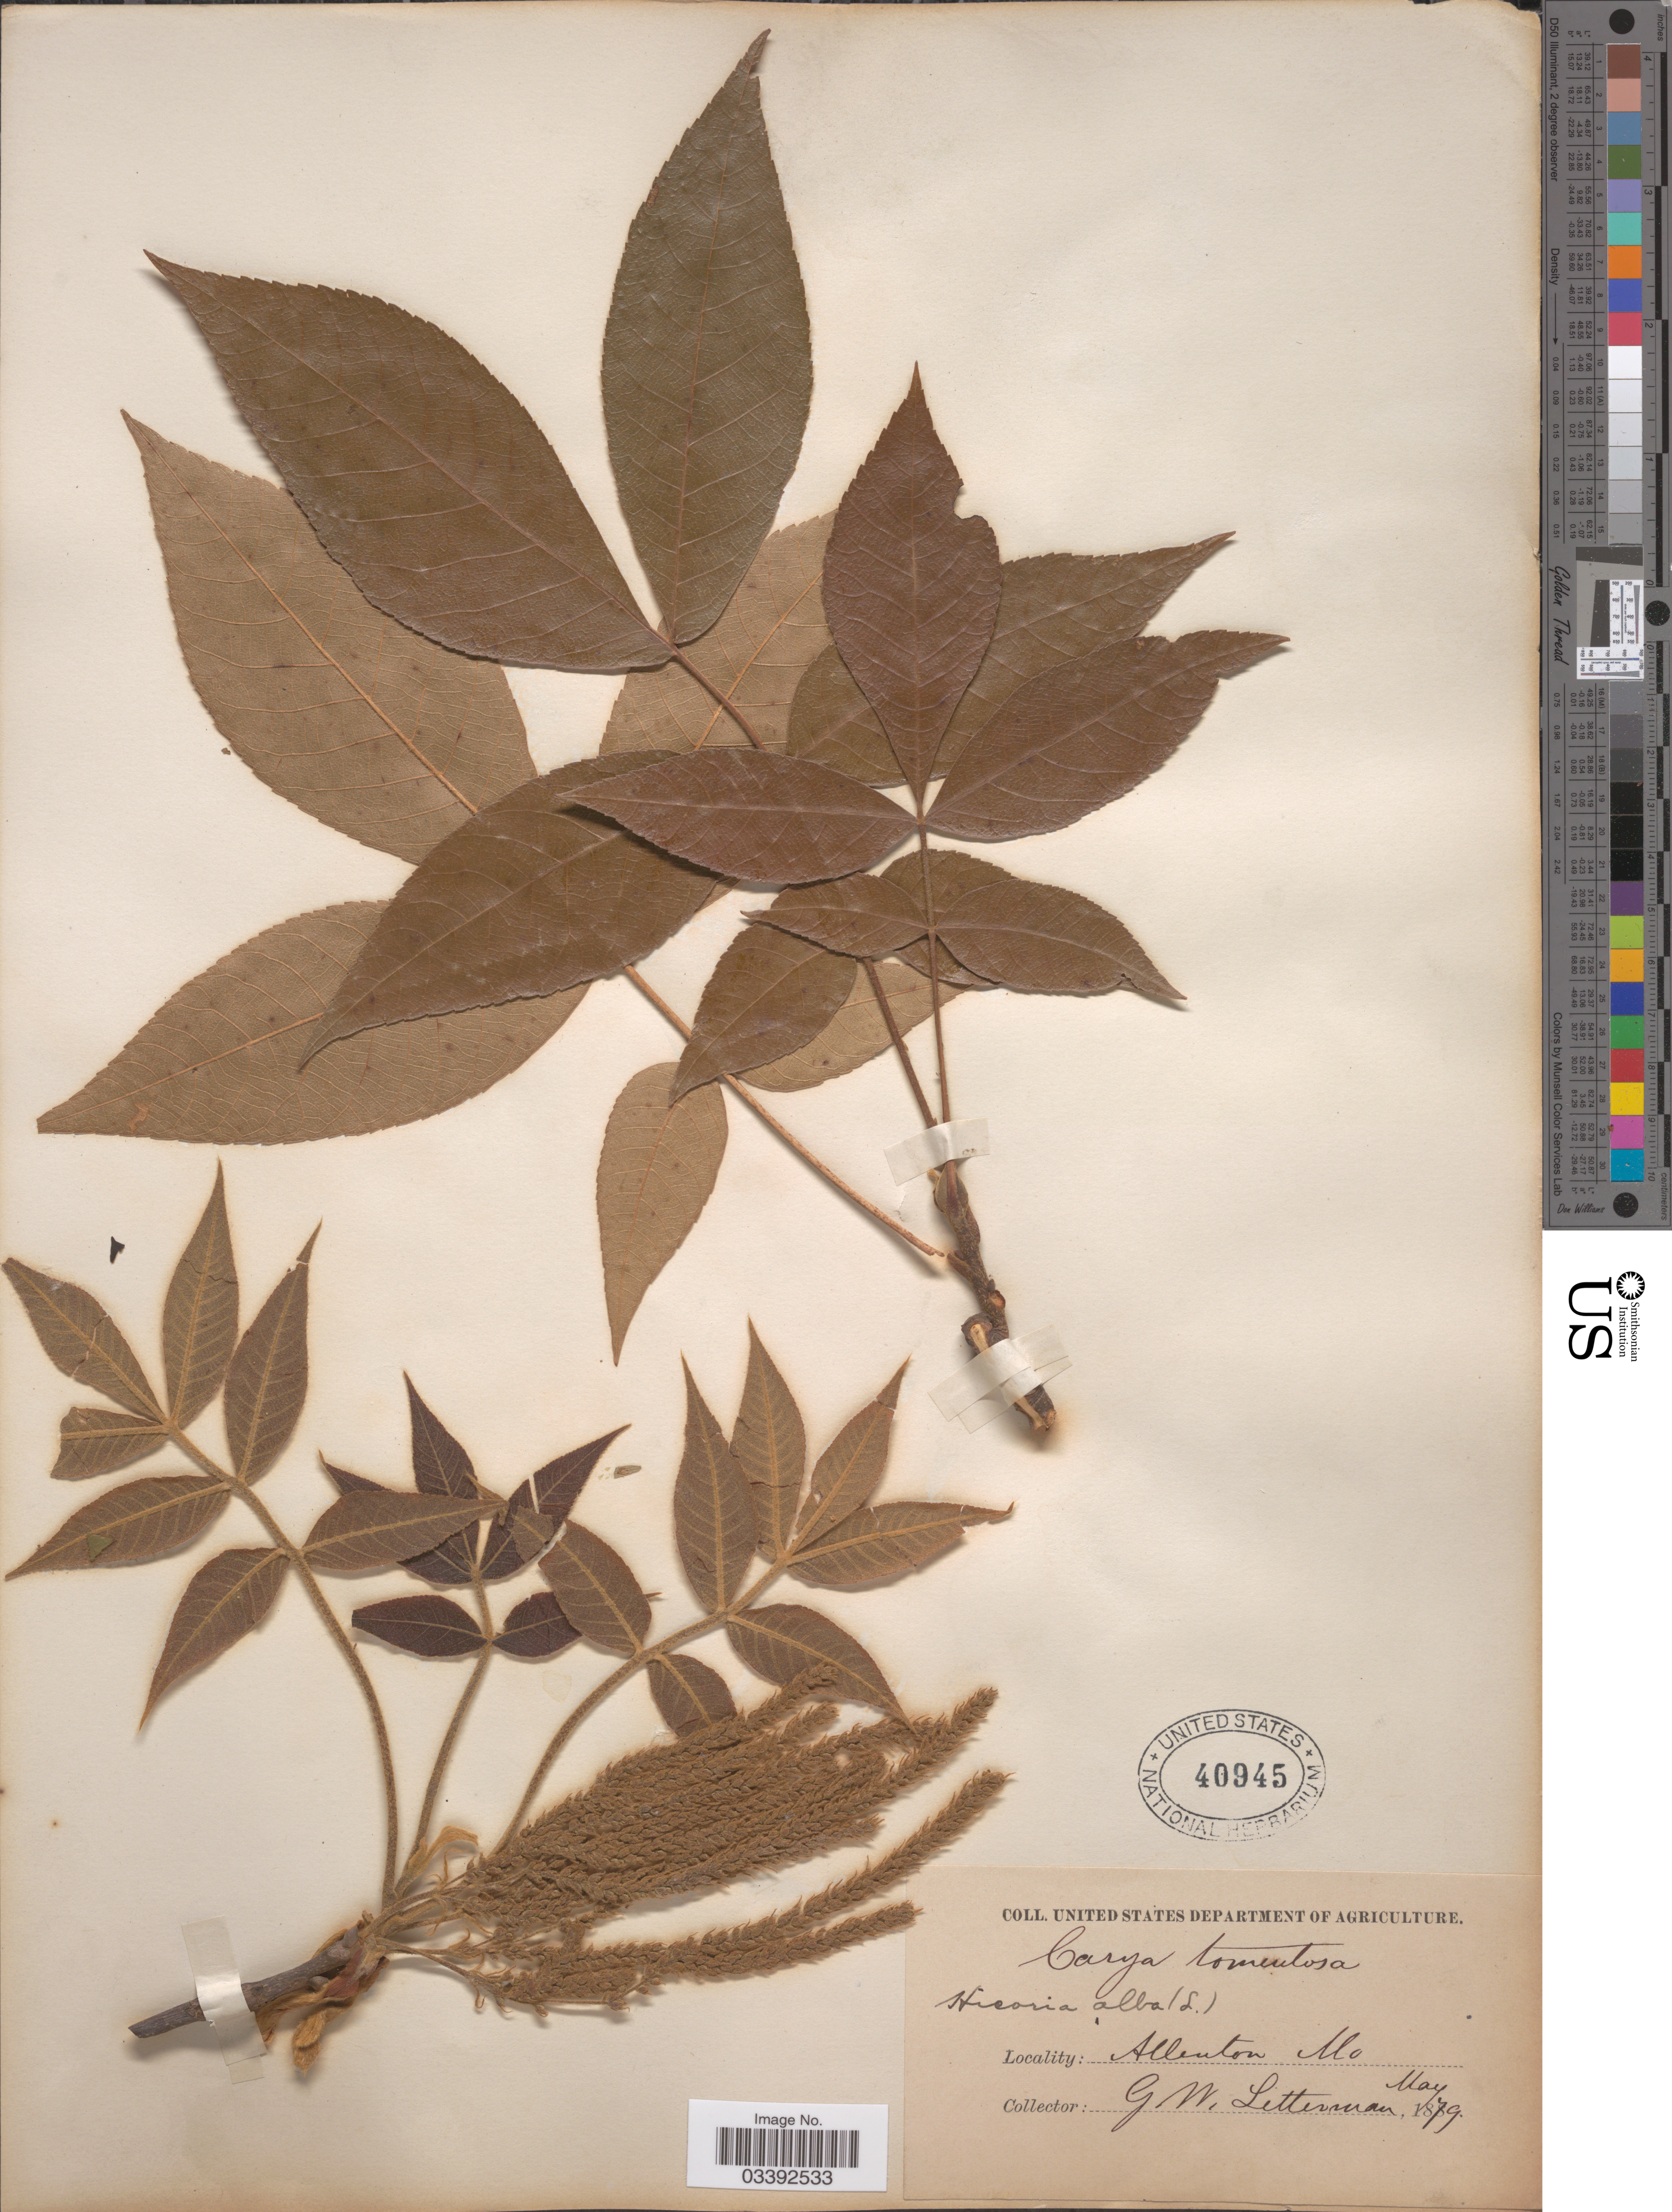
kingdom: Plantae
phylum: Tracheophyta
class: Magnoliopsida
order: Fagales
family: Juglandaceae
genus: Carya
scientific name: Carya tomentosa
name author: (Lam.) Nutt.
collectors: G. W. Letterman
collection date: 1879-05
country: United States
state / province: Missouri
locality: Allenton.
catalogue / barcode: US 40945